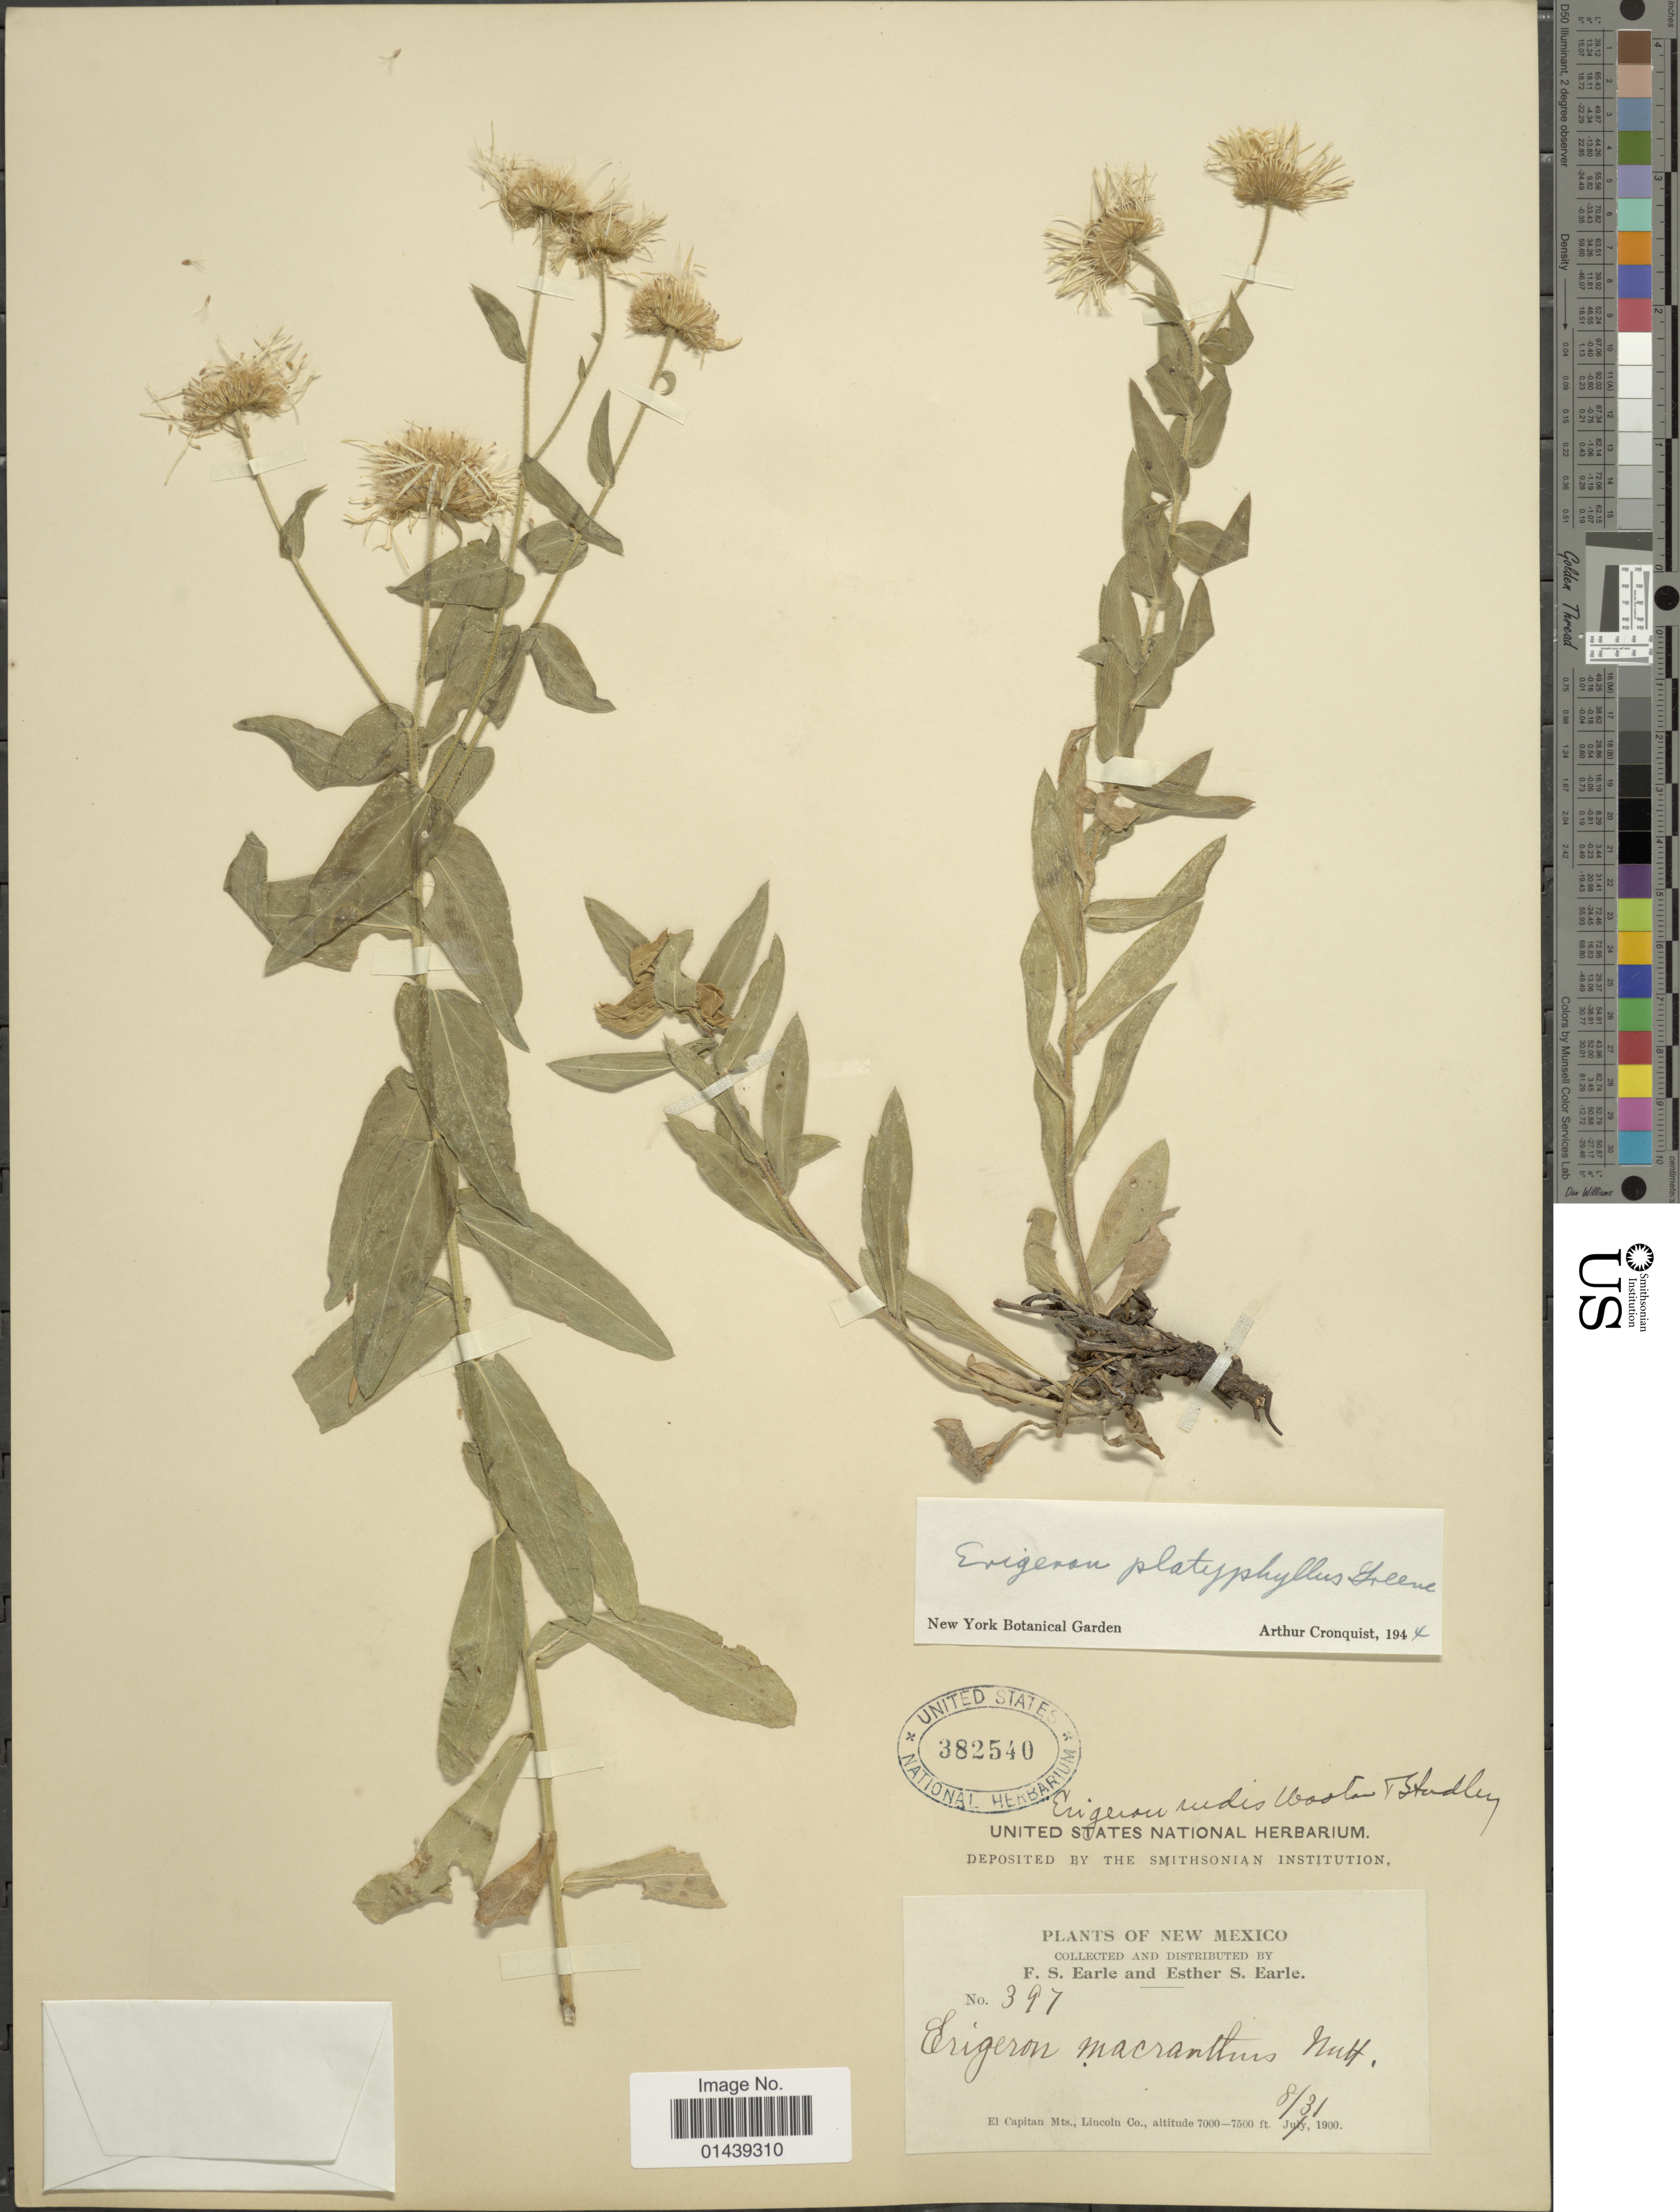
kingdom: Plantae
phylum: Tracheophyta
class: Magnoliopsida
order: Asterales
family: Asteraceae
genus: Erigeron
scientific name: Erigeron platyphyllus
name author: Greene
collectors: F. S. Earle & E. S. Earle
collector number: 397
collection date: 1900-08-31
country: United States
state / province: New Mexico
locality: El Capitan Mts., Lincoln Co.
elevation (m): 2134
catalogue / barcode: US 382540